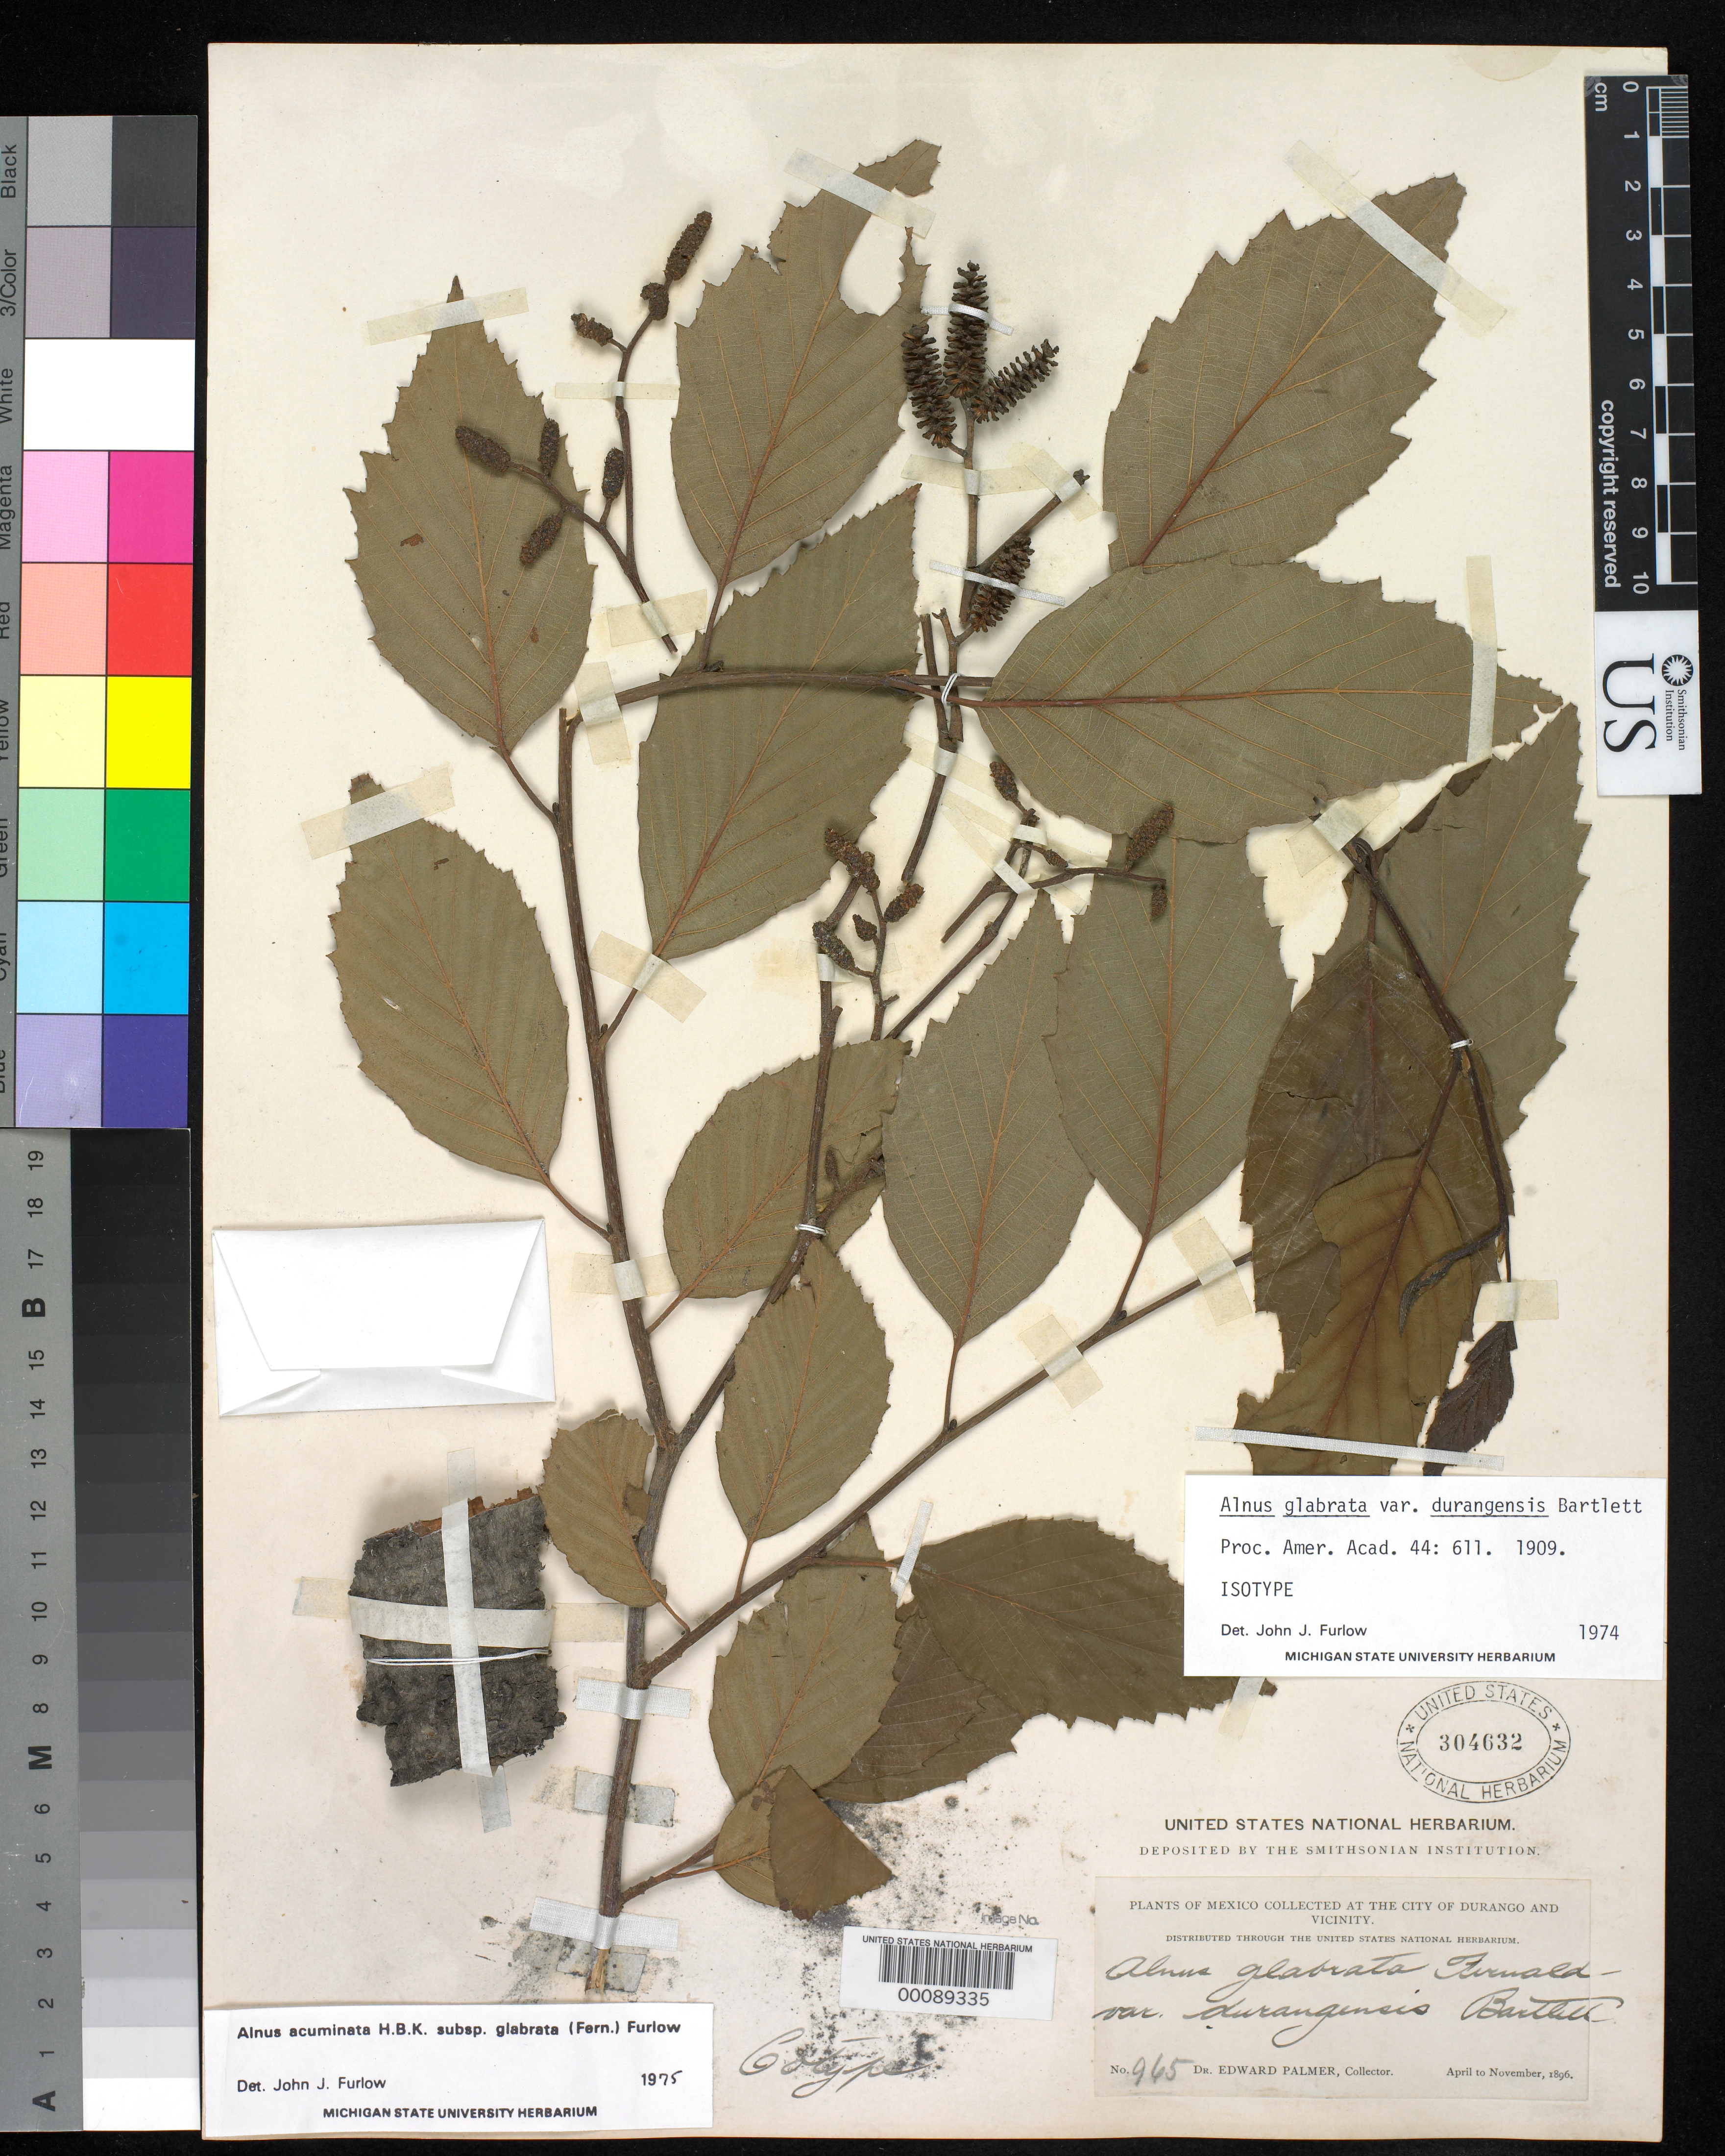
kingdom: Plantae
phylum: Tracheophyta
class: Magnoliopsida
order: Fagales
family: Betulaceae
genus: Alnus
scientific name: Alnus glabrata var. durangensis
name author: Bartlett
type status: Isotype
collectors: E. Palmer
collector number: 965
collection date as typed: Apr 1896 to -- Nov 1896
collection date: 1896-04/1896-11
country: Mexico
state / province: Durango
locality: Vicinity of Durango City.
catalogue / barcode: US 304632